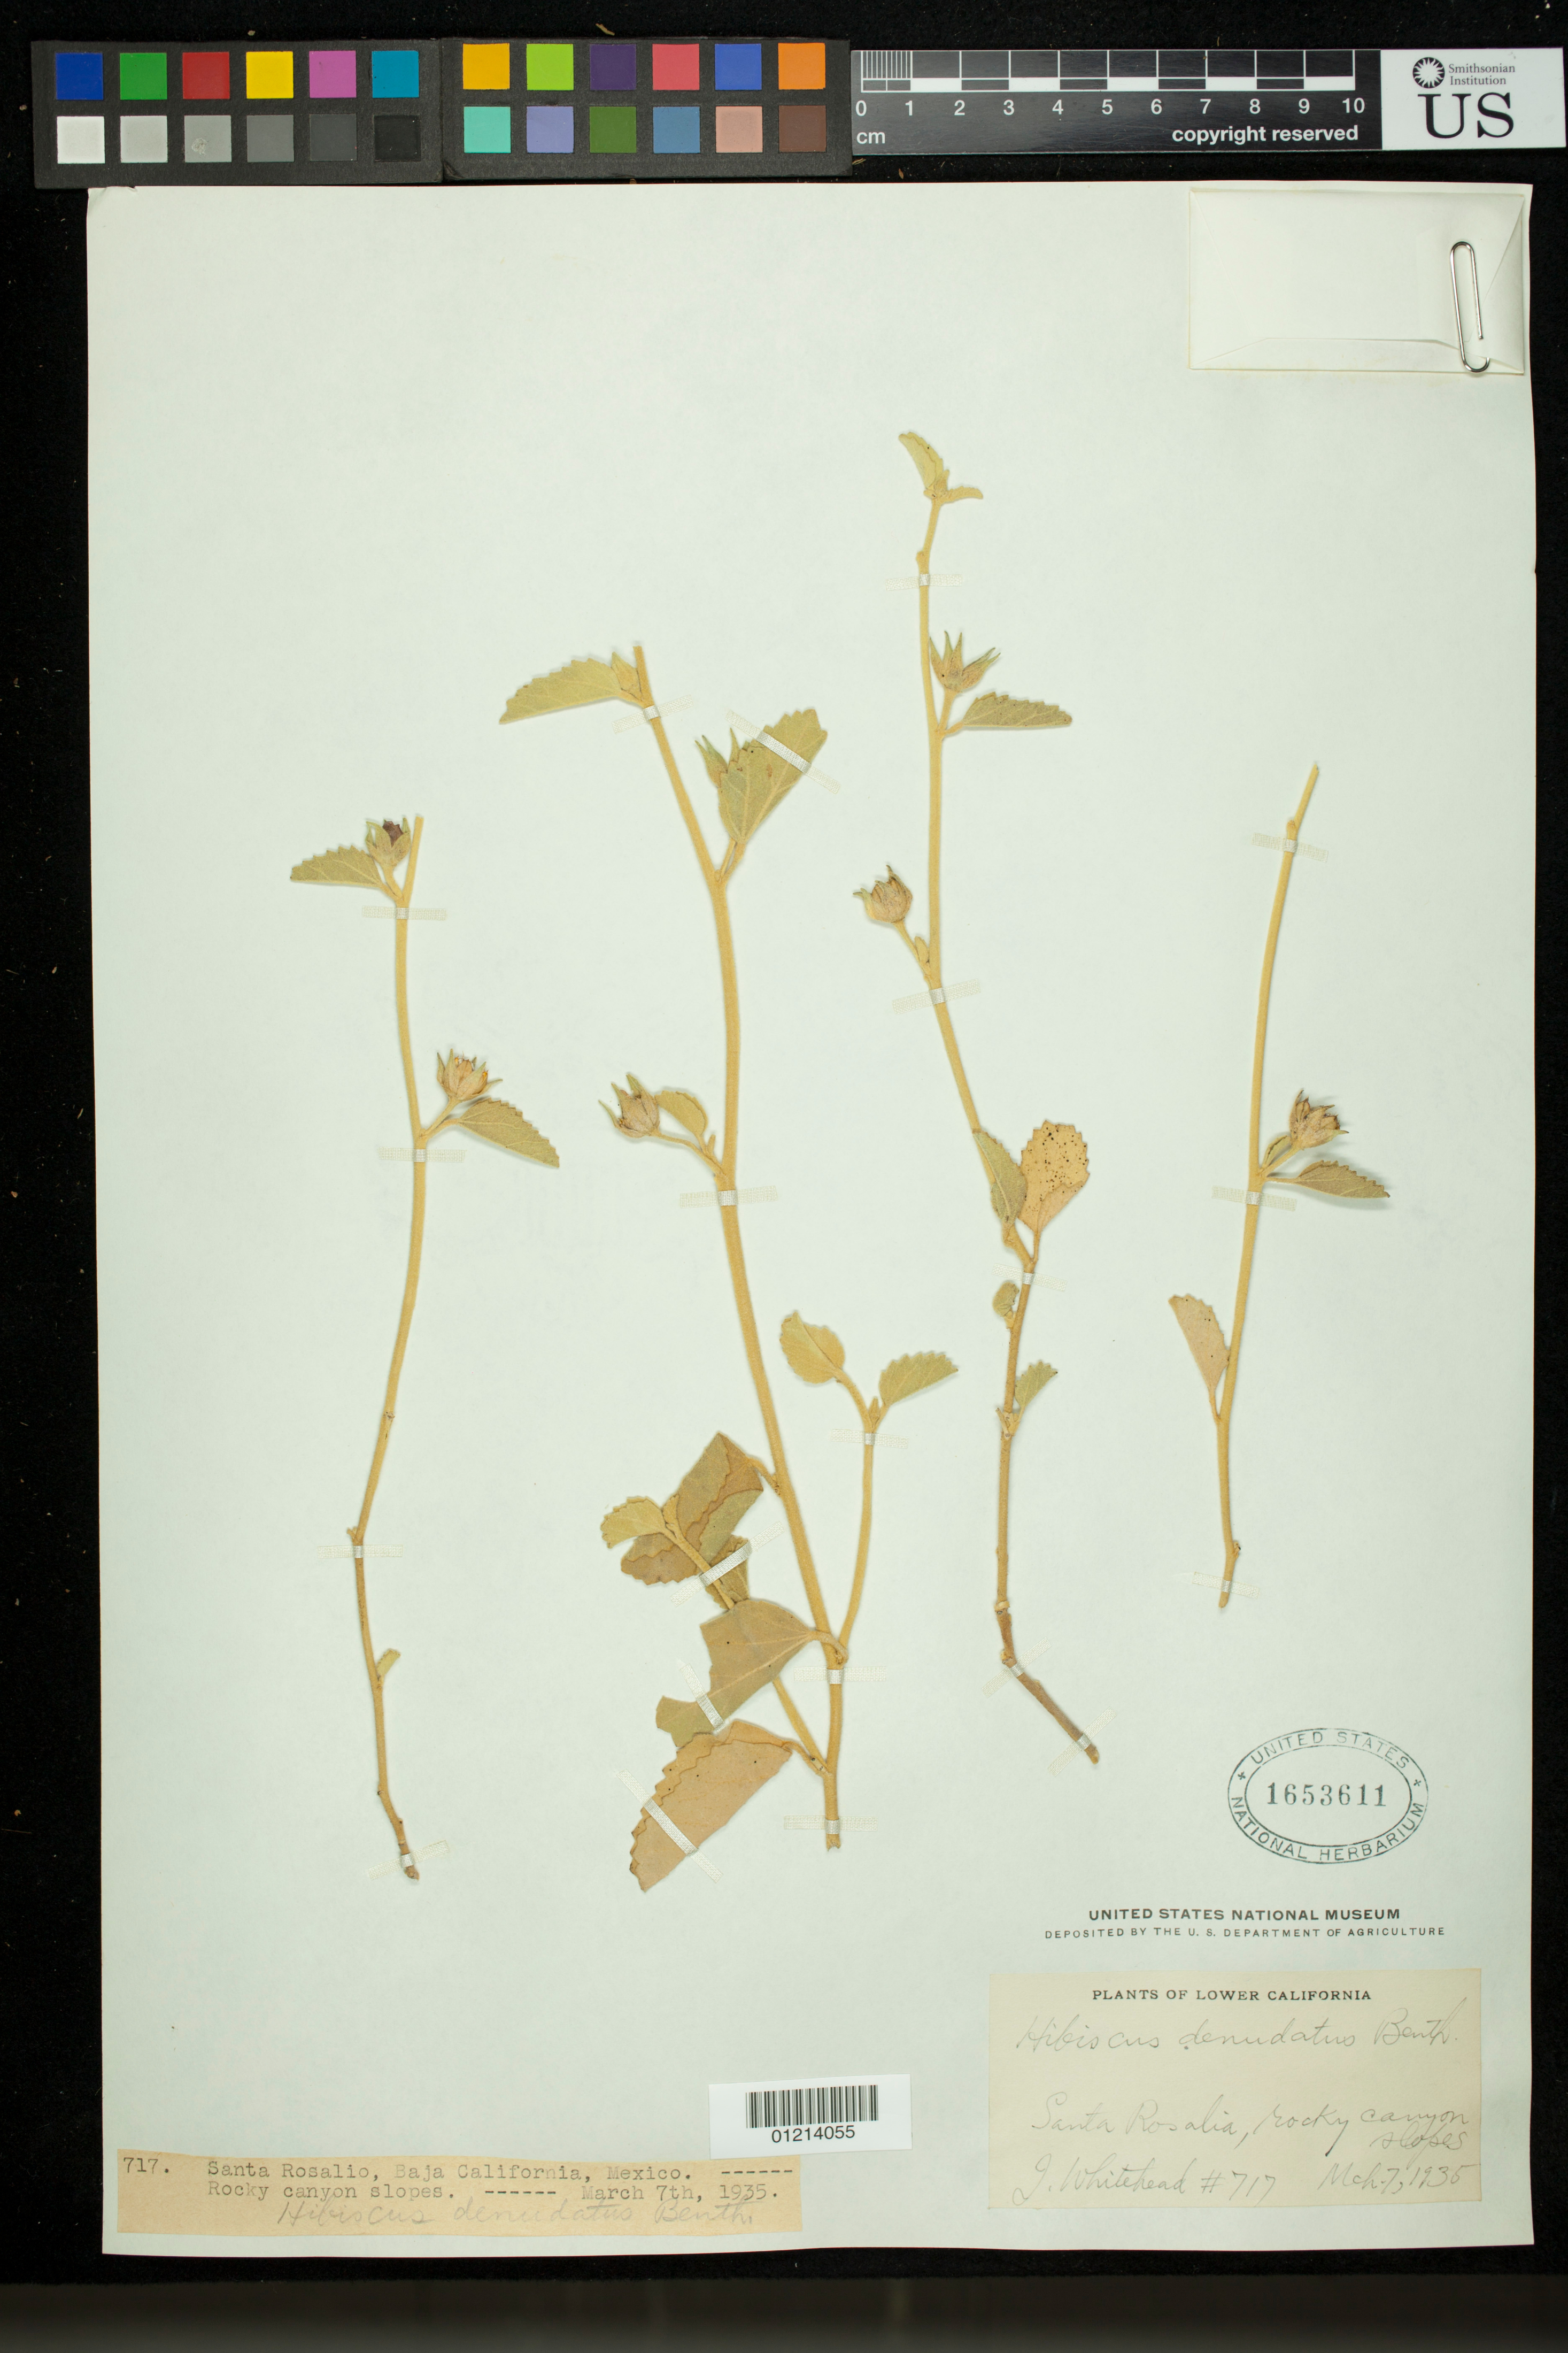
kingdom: Plantae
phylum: Tracheophyta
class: Magnoliopsida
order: Malvales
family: Malvaceae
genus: Hibiscus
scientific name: Hibiscus denudatus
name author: Benth.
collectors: J. Whitehead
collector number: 717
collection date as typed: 03 Jul 1935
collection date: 1935-07-03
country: Mexico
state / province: Baja California Sur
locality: Santa Rosalia. Rocky canyon slopes.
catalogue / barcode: US 1653611